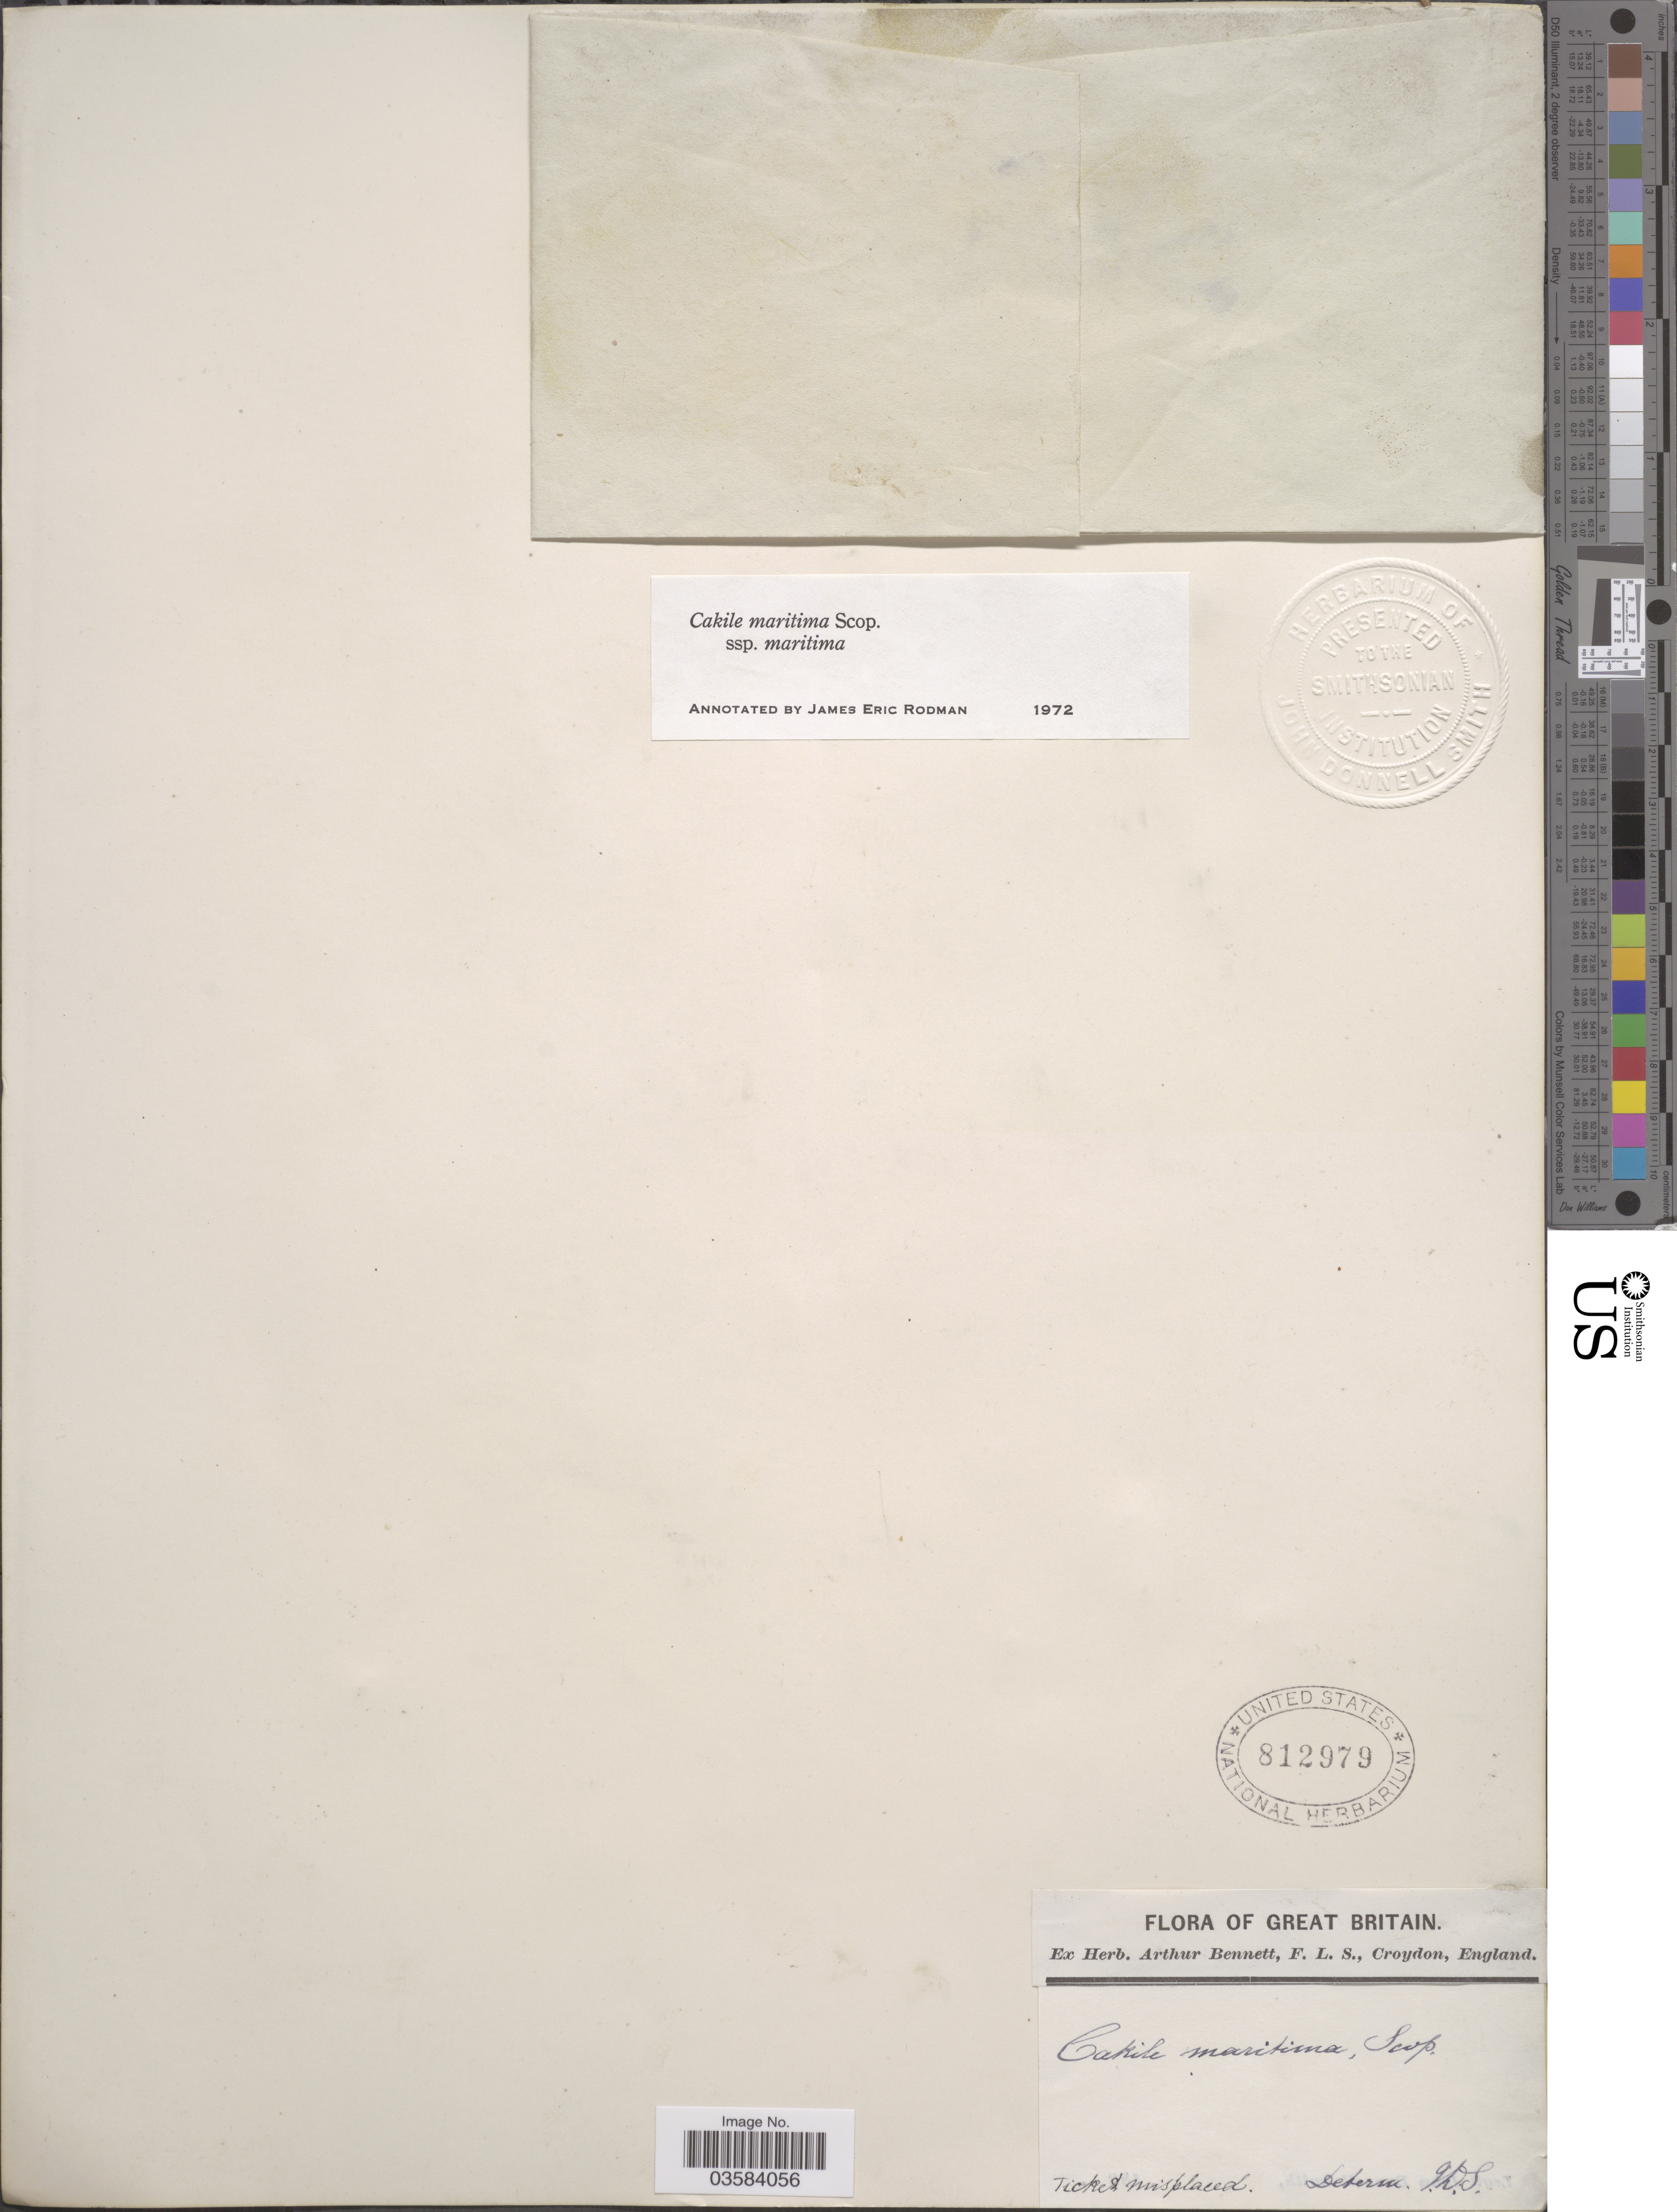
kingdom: Plantae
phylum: Tracheophyta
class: Magnoliopsida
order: Brassicales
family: Brassicaceae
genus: Cakile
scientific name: Cakile maritima subsp. maritima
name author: Scop.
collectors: ex herb. Arthur Bennett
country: United Kingdom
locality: Great Britain.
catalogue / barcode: US 812979